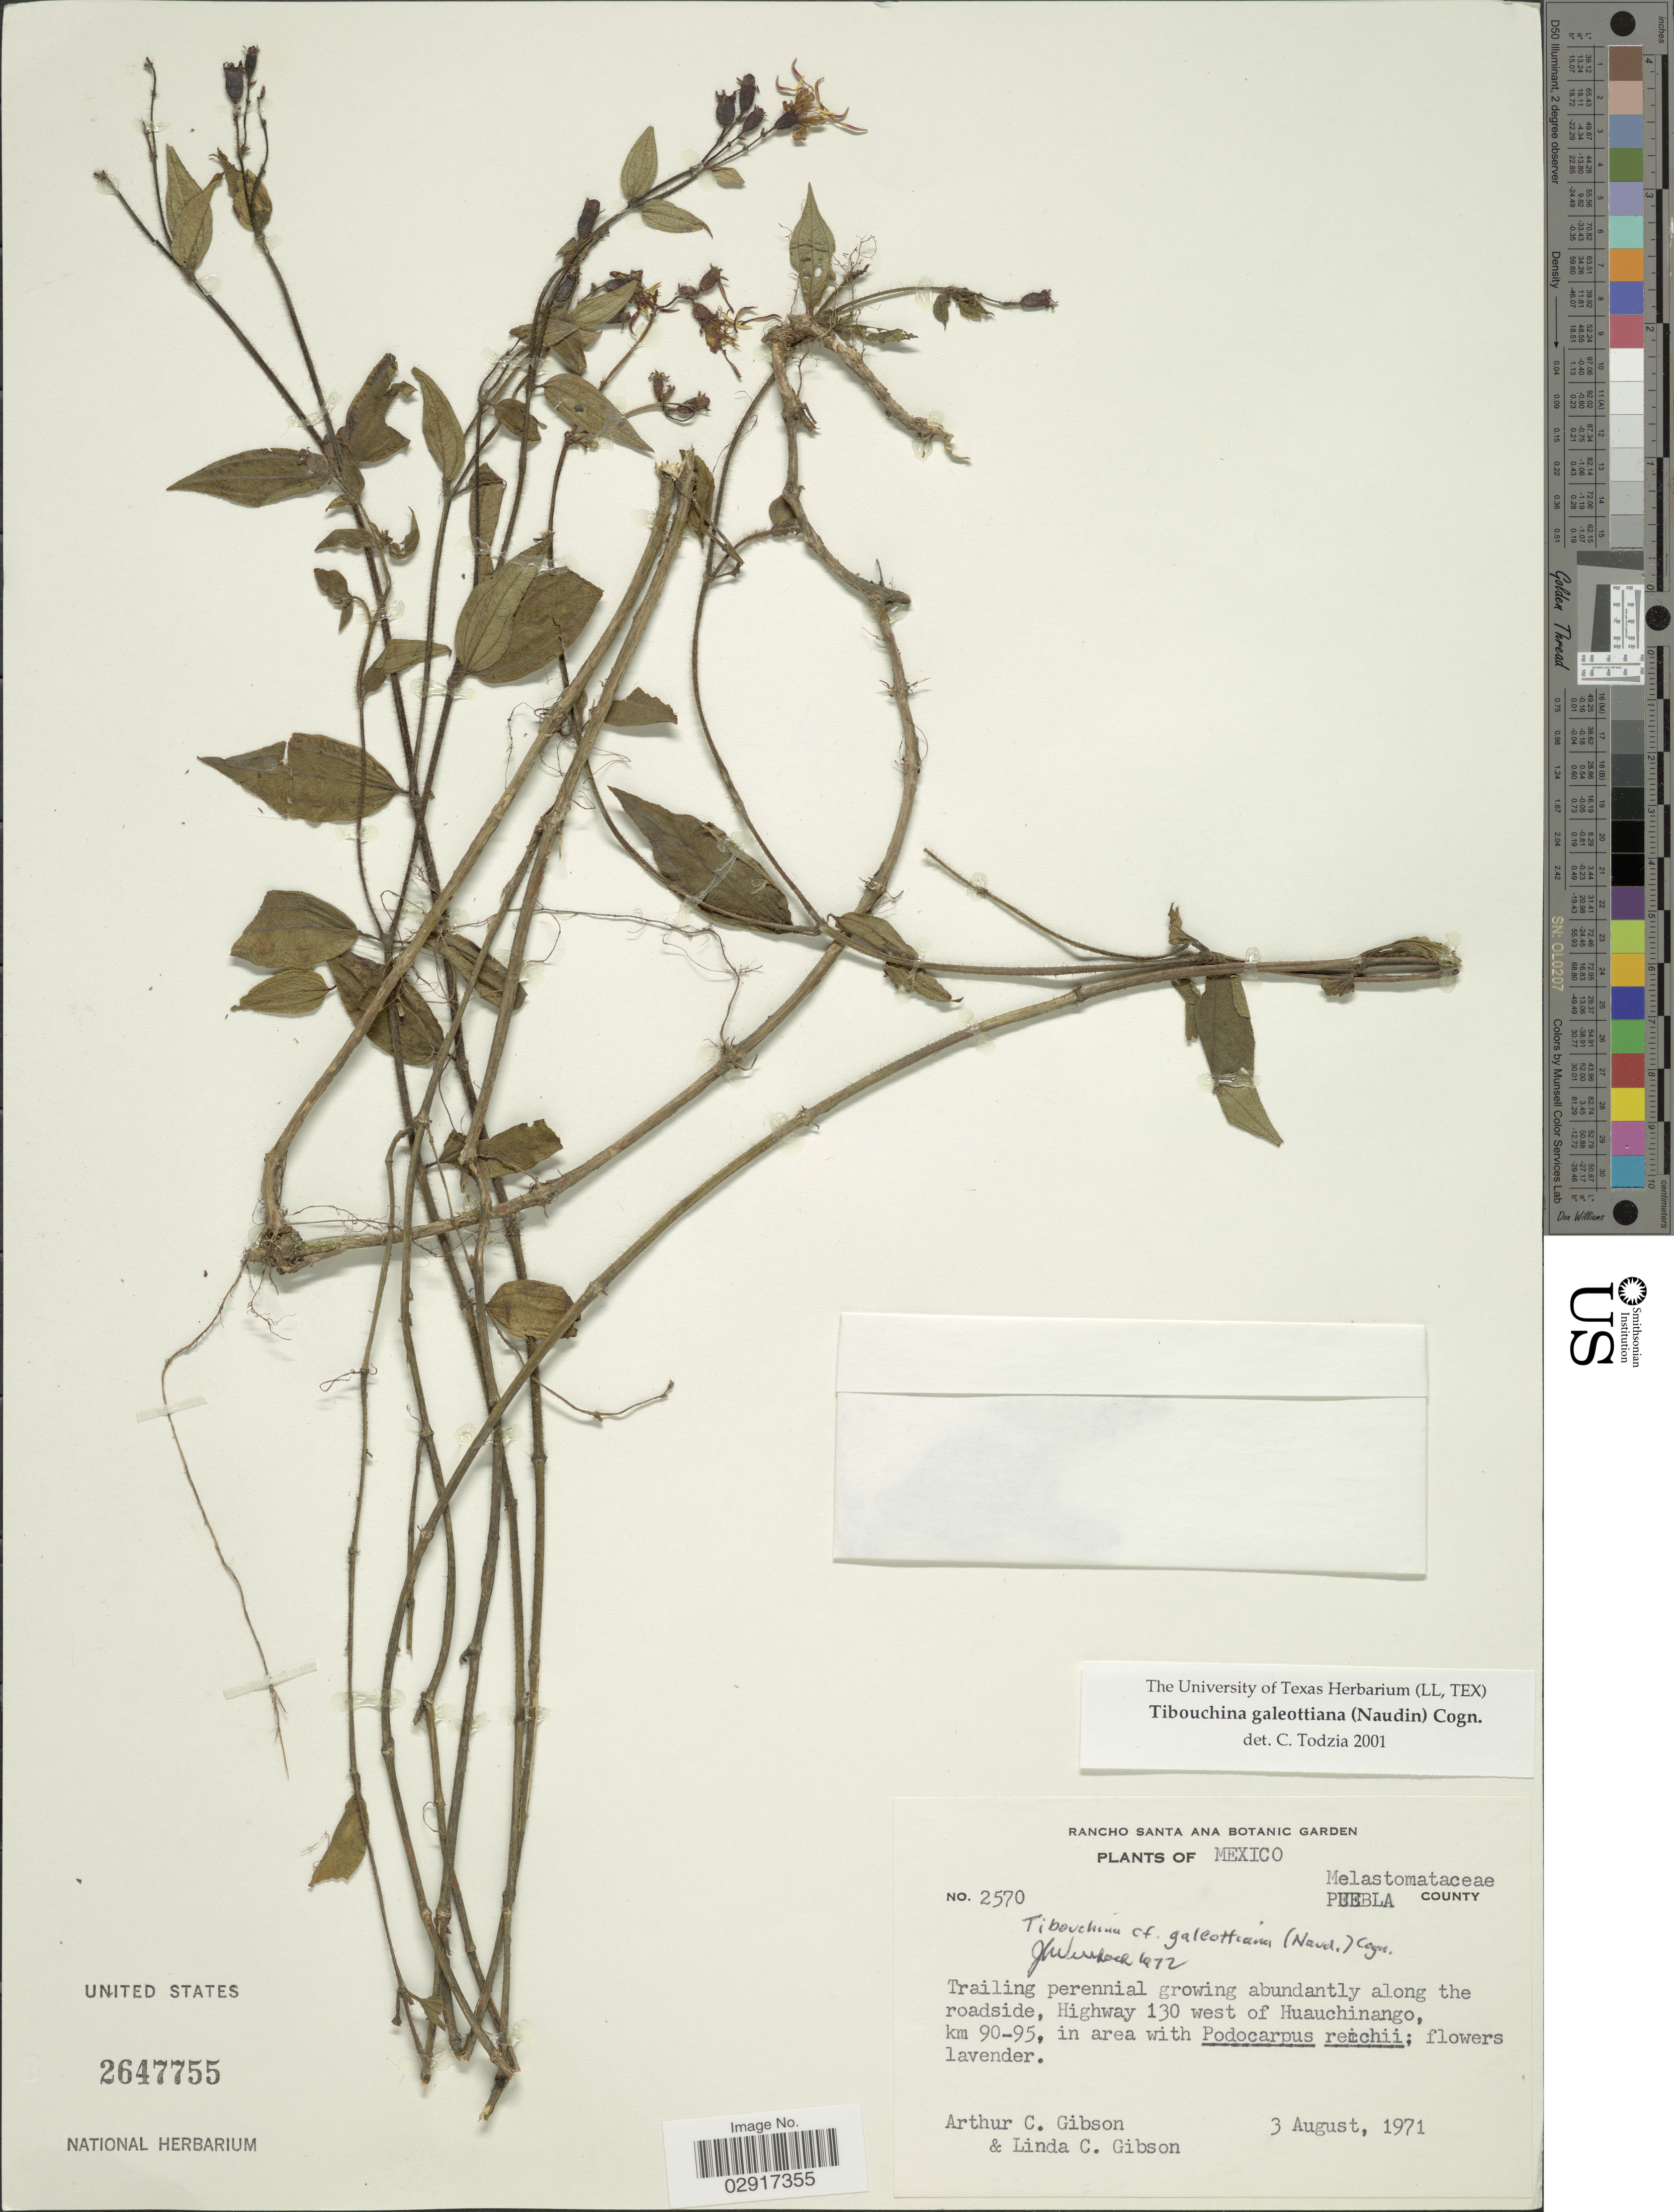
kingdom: Plantae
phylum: Tracheophyta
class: Magnoliopsida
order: Myrtales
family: Melastomataceae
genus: Chaetogastra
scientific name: Chaetogastra galeottiana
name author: (Naudin) P.J.F. Guim. & Michelang.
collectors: A. Gibson & L. Gibson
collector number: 2570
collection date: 1971-08-03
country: Mexico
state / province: Puebla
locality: Puebla County. Trailing perennial growing abundantly along the roadside, Highway 130 west of Huauchinango, km 90-95.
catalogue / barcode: US 2647755